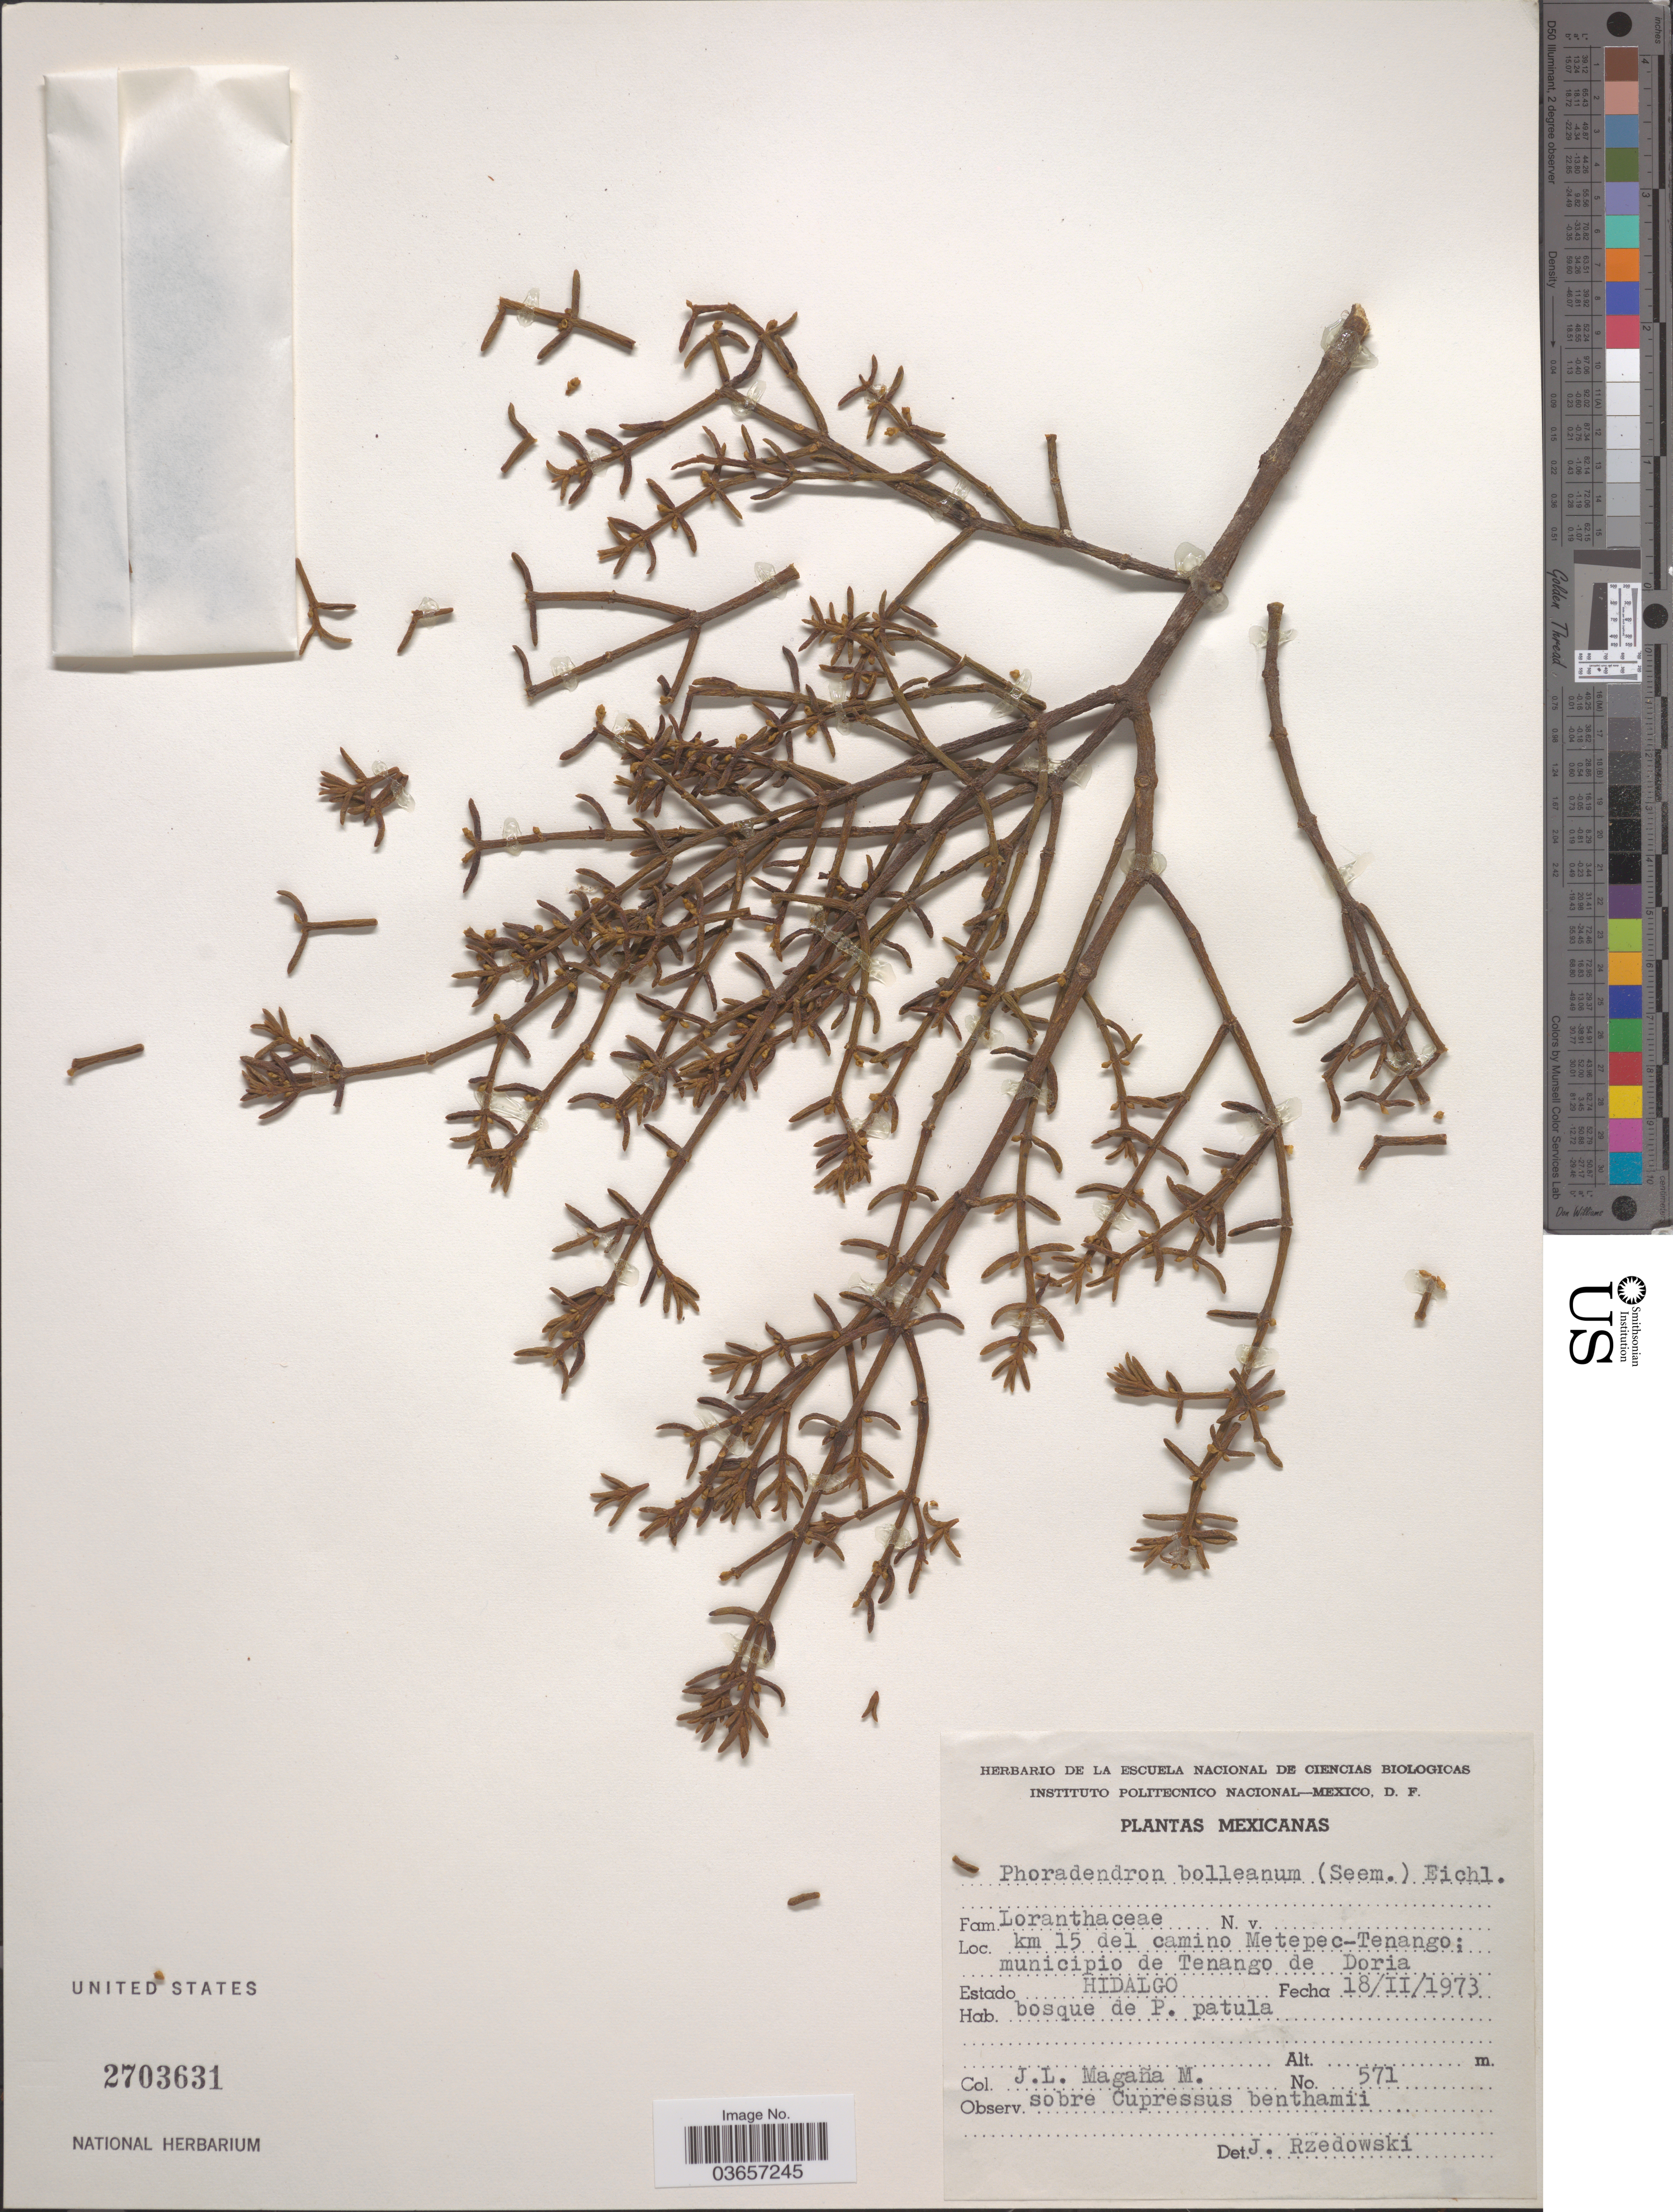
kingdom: Plantae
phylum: Tracheophyta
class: Magnoliopsida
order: Santalales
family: Viscaceae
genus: Phoradendron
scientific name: Phoradendron bolleanum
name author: (Seem.) Eichler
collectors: J. L. Magaña M.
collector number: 571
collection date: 1973-02-18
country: Mexico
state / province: Hidalgo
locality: Km 15 del camino Metepec-Tenango; municipio de Tenango de Doria.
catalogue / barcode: US 2703631